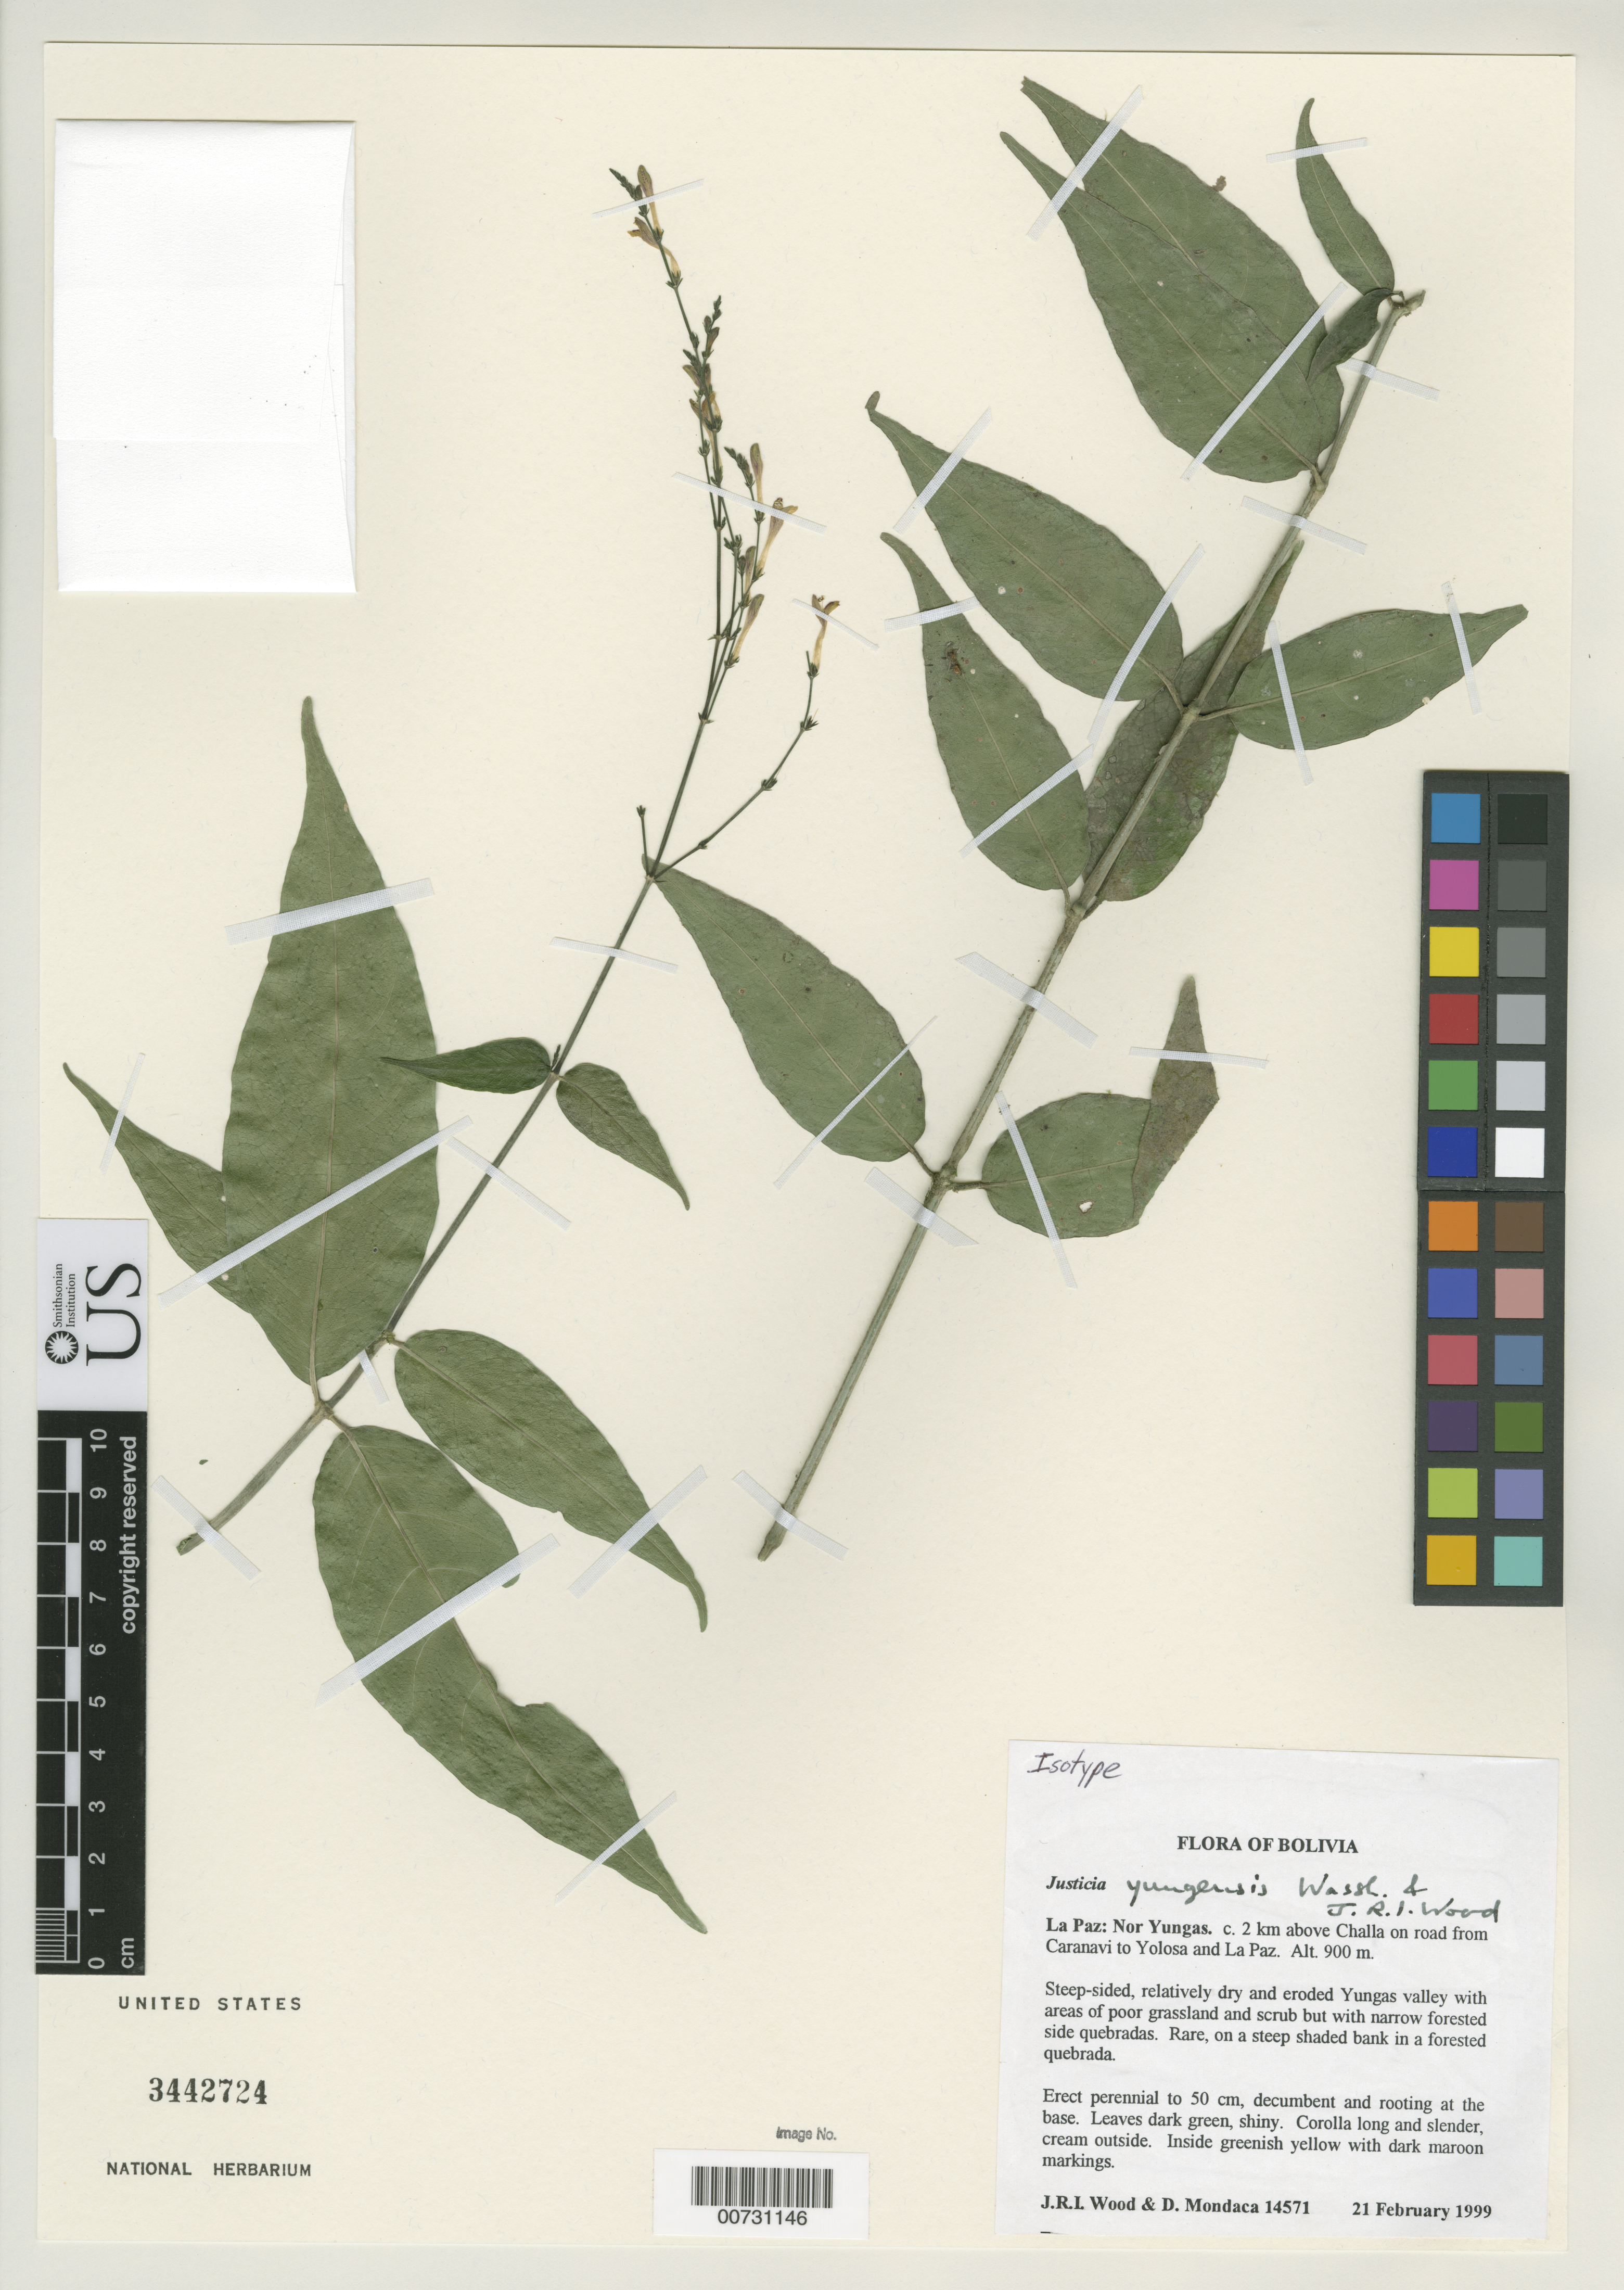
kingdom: Plantae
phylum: Tracheophyta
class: Magnoliopsida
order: Lamiales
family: Acanthaceae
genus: Justicia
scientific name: Justicia yungensis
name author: Wassh. & J.R.I. Wood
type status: Isotype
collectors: J. R. I. Wood & D. Mondaca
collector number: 14571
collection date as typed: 21 Feb 1999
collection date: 1999-02-21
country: Bolivia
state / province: La Paz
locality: La Paz: Nor Yungas. C. 2 km above Challa on road from Caranavi to Yolosa and La Paz.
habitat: Steep-sided, relatively dry and eroded Yungas valley with areas of poor grassland an dscrub but with narrow forested side quebradas. Rare, on a steep shaded bank in a forested quebrada.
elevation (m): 900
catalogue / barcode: US 3442724